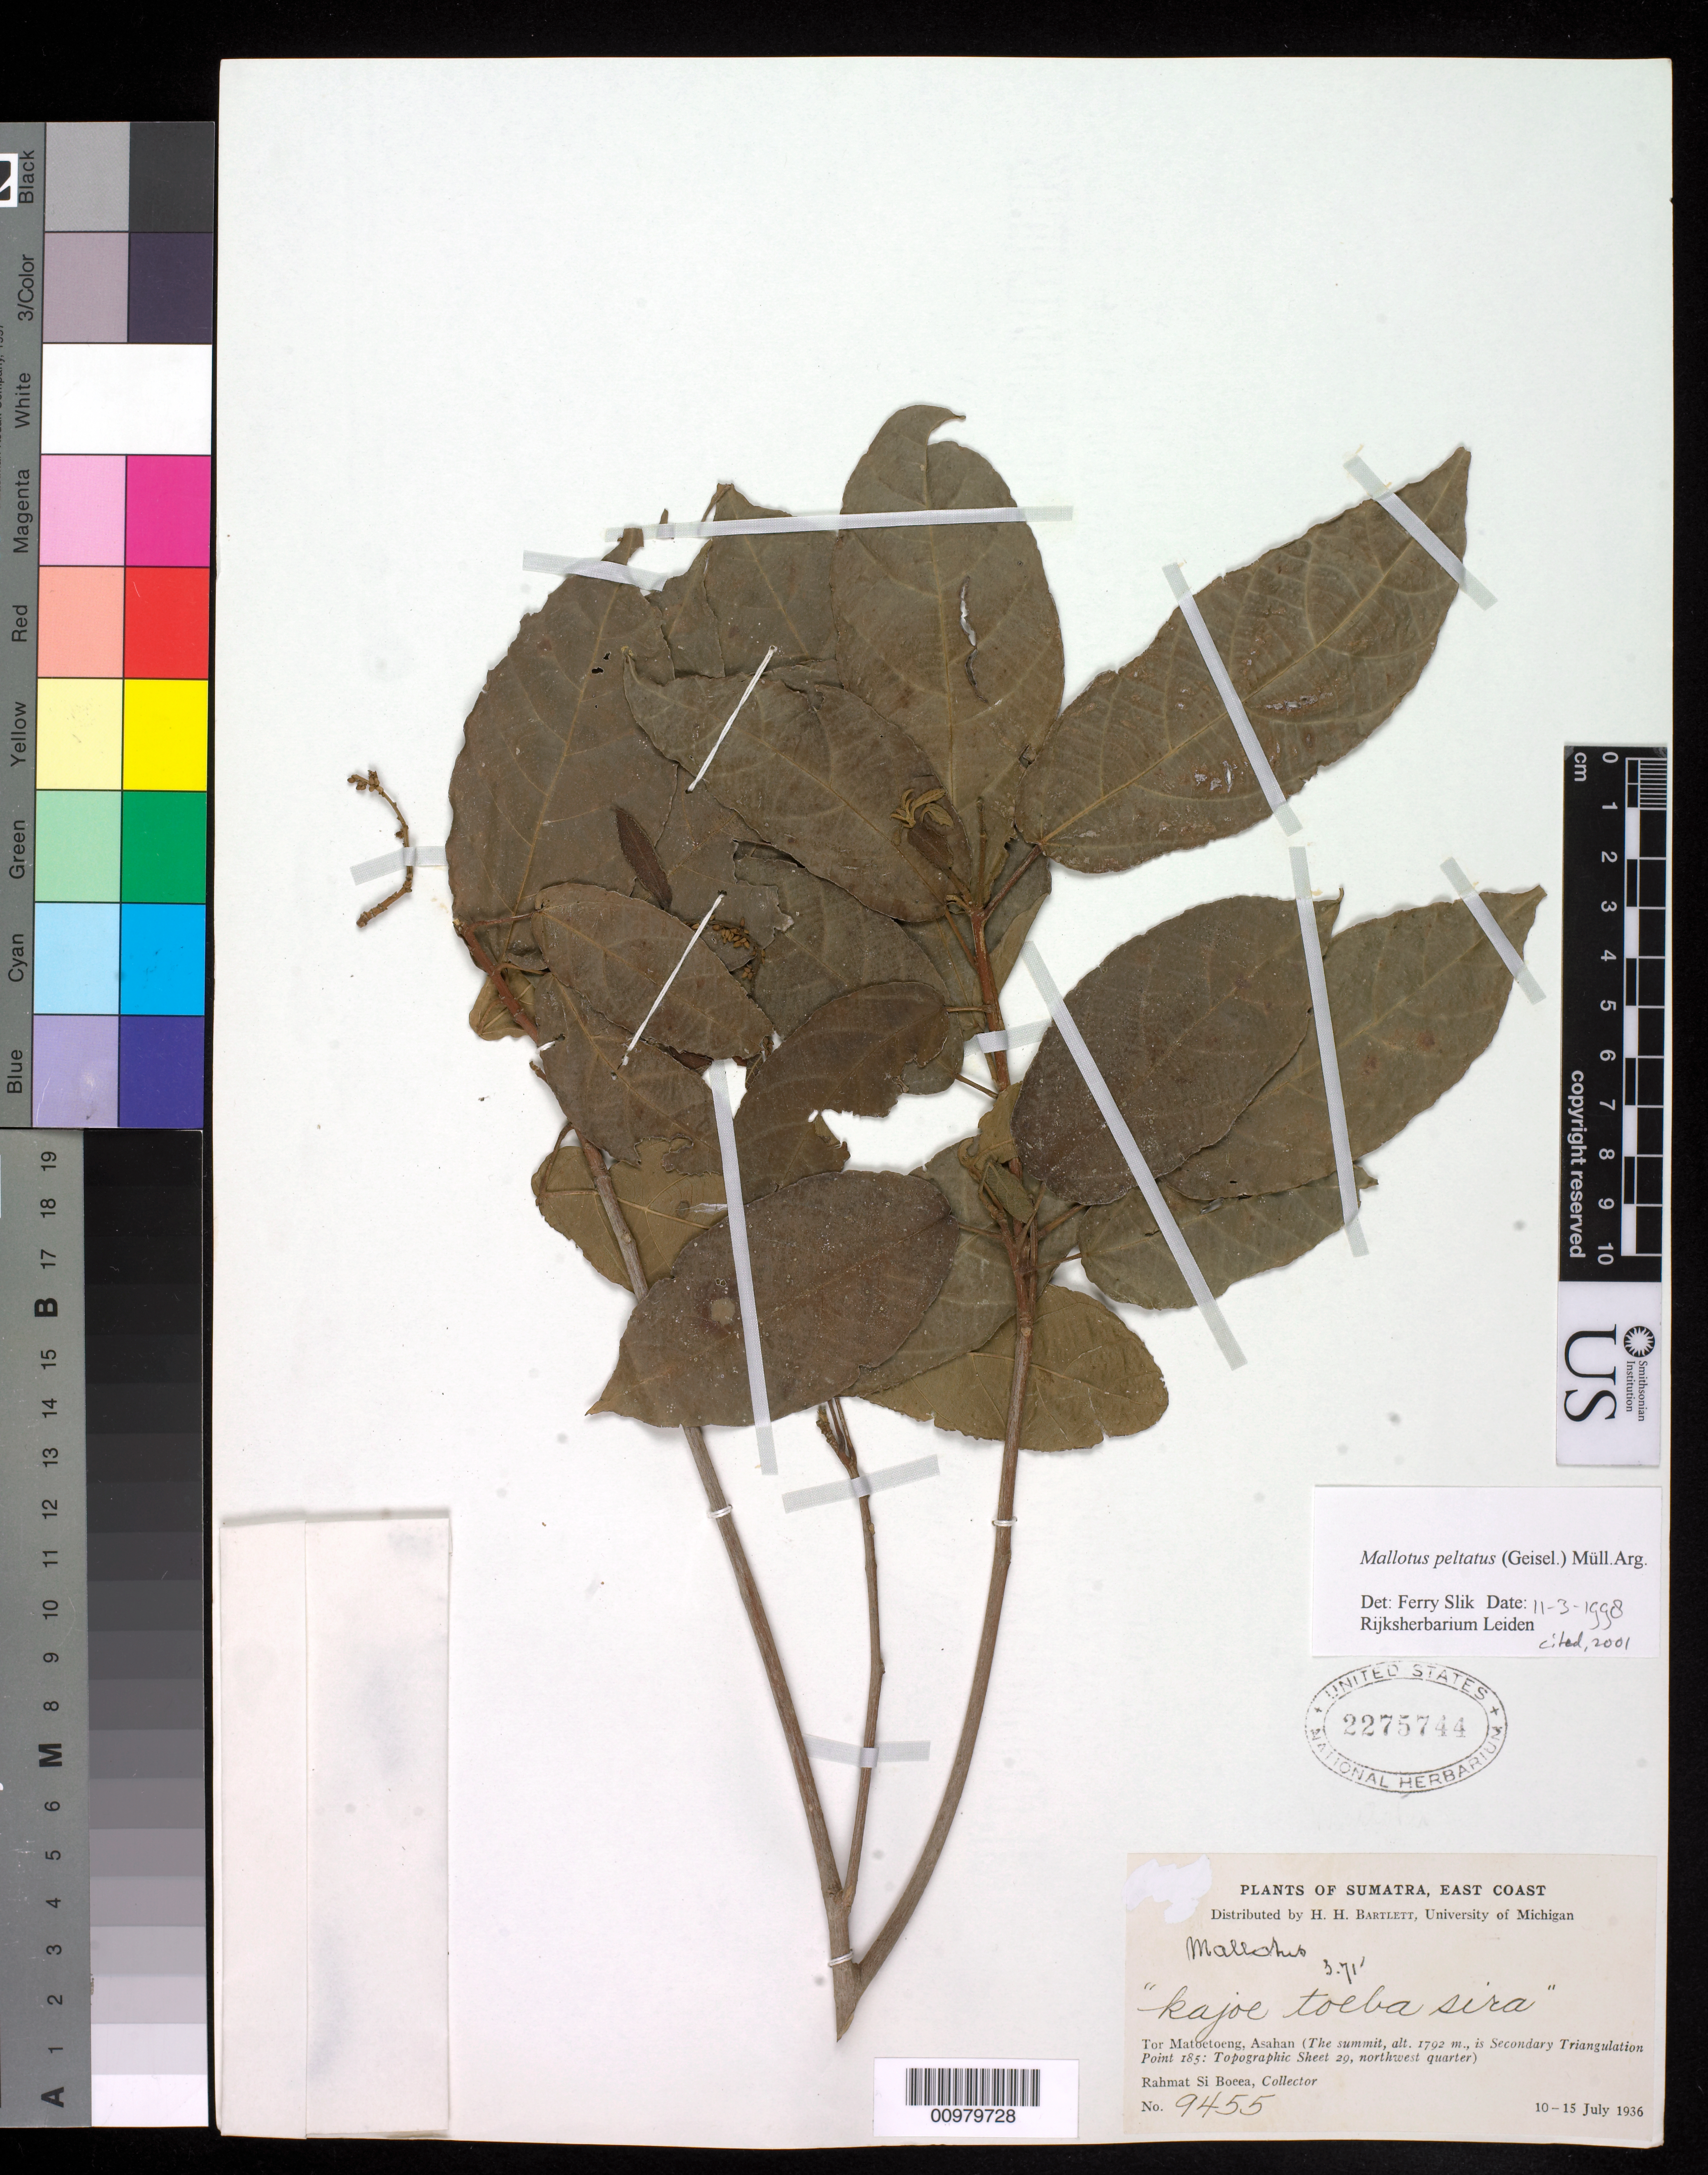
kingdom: Plantae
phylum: Tracheophyta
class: Magnoliopsida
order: Malpighiales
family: Euphorbiaceae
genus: Mallotus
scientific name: Mallotus peltatus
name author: (Geiseler) Müll. Arg.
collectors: Rahmat Si Boeea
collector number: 9455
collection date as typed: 10 Jul 1936 to 15 Jul 1936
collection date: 1936-07-10/1936-07-15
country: Indonesia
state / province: Sumatra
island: Sumatra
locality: Topographic Sheet 29, northwest quarter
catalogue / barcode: US 2275744